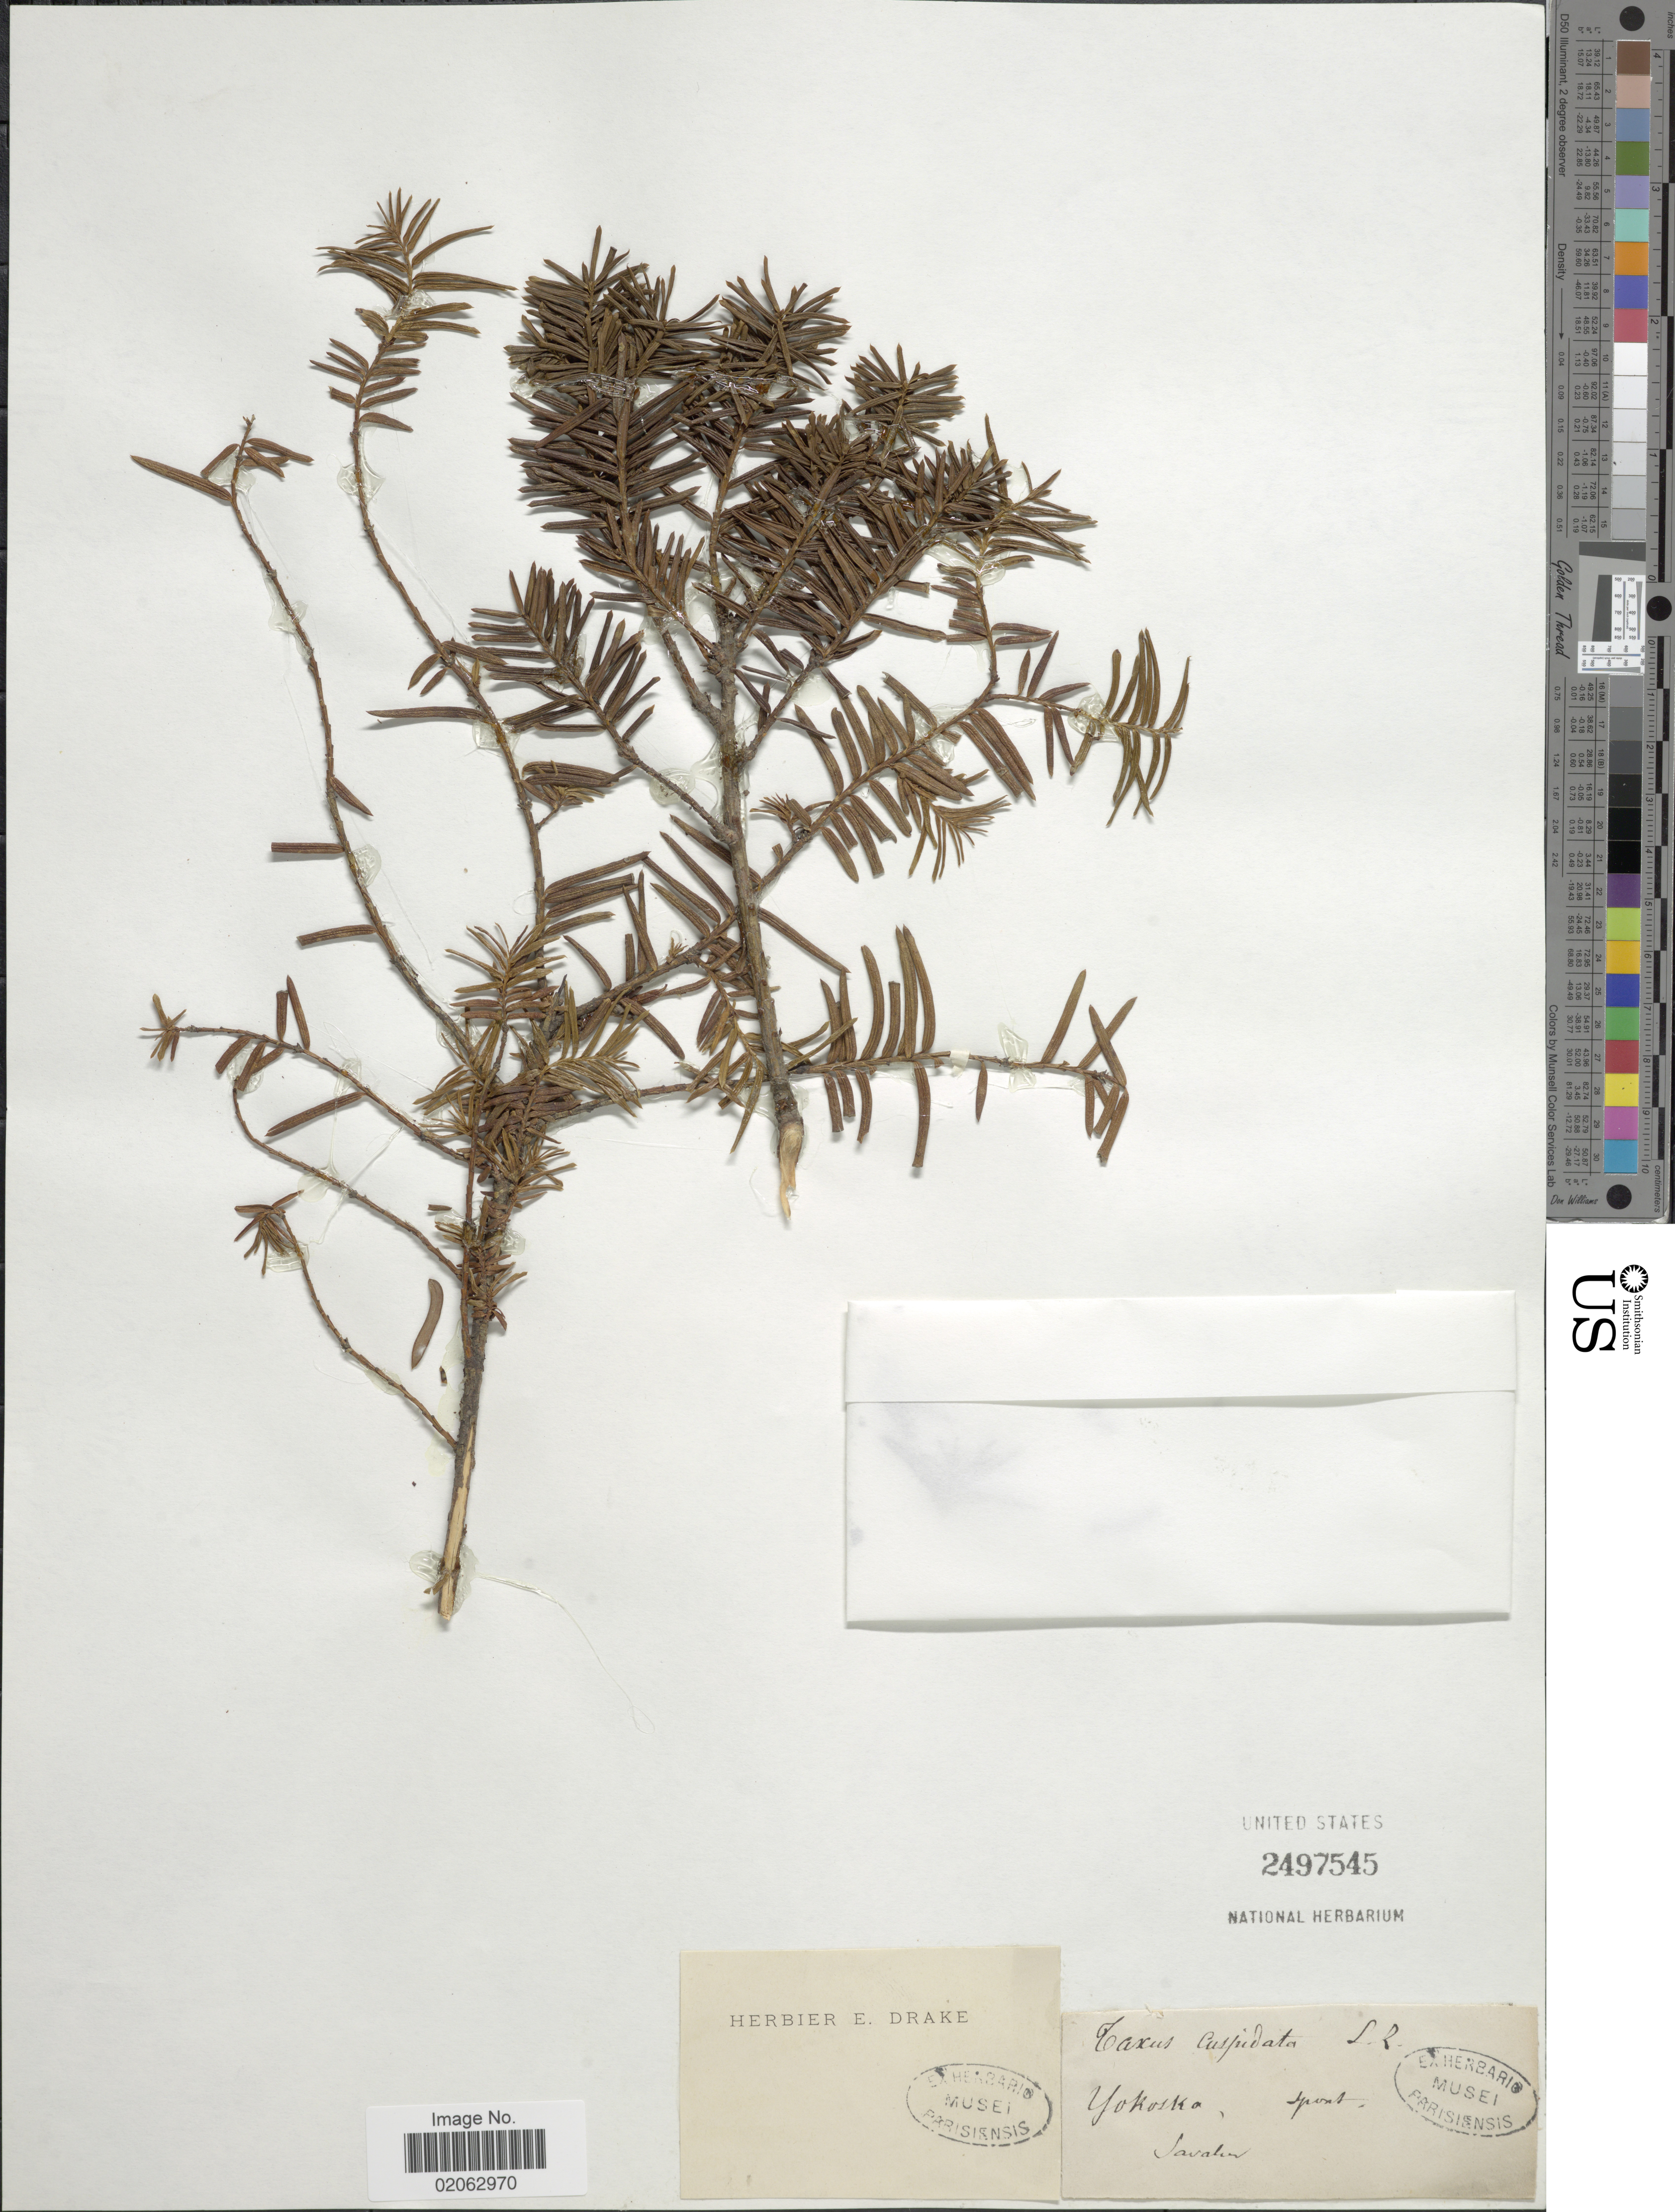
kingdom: Plantae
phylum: Tracheophyta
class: Pinopsida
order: Pinales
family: Taxaceae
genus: Taxus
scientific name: Taxus cuspidata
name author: Siebert & Zucc.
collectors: Savatier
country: Japan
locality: Yokoska.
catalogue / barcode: US 2497545